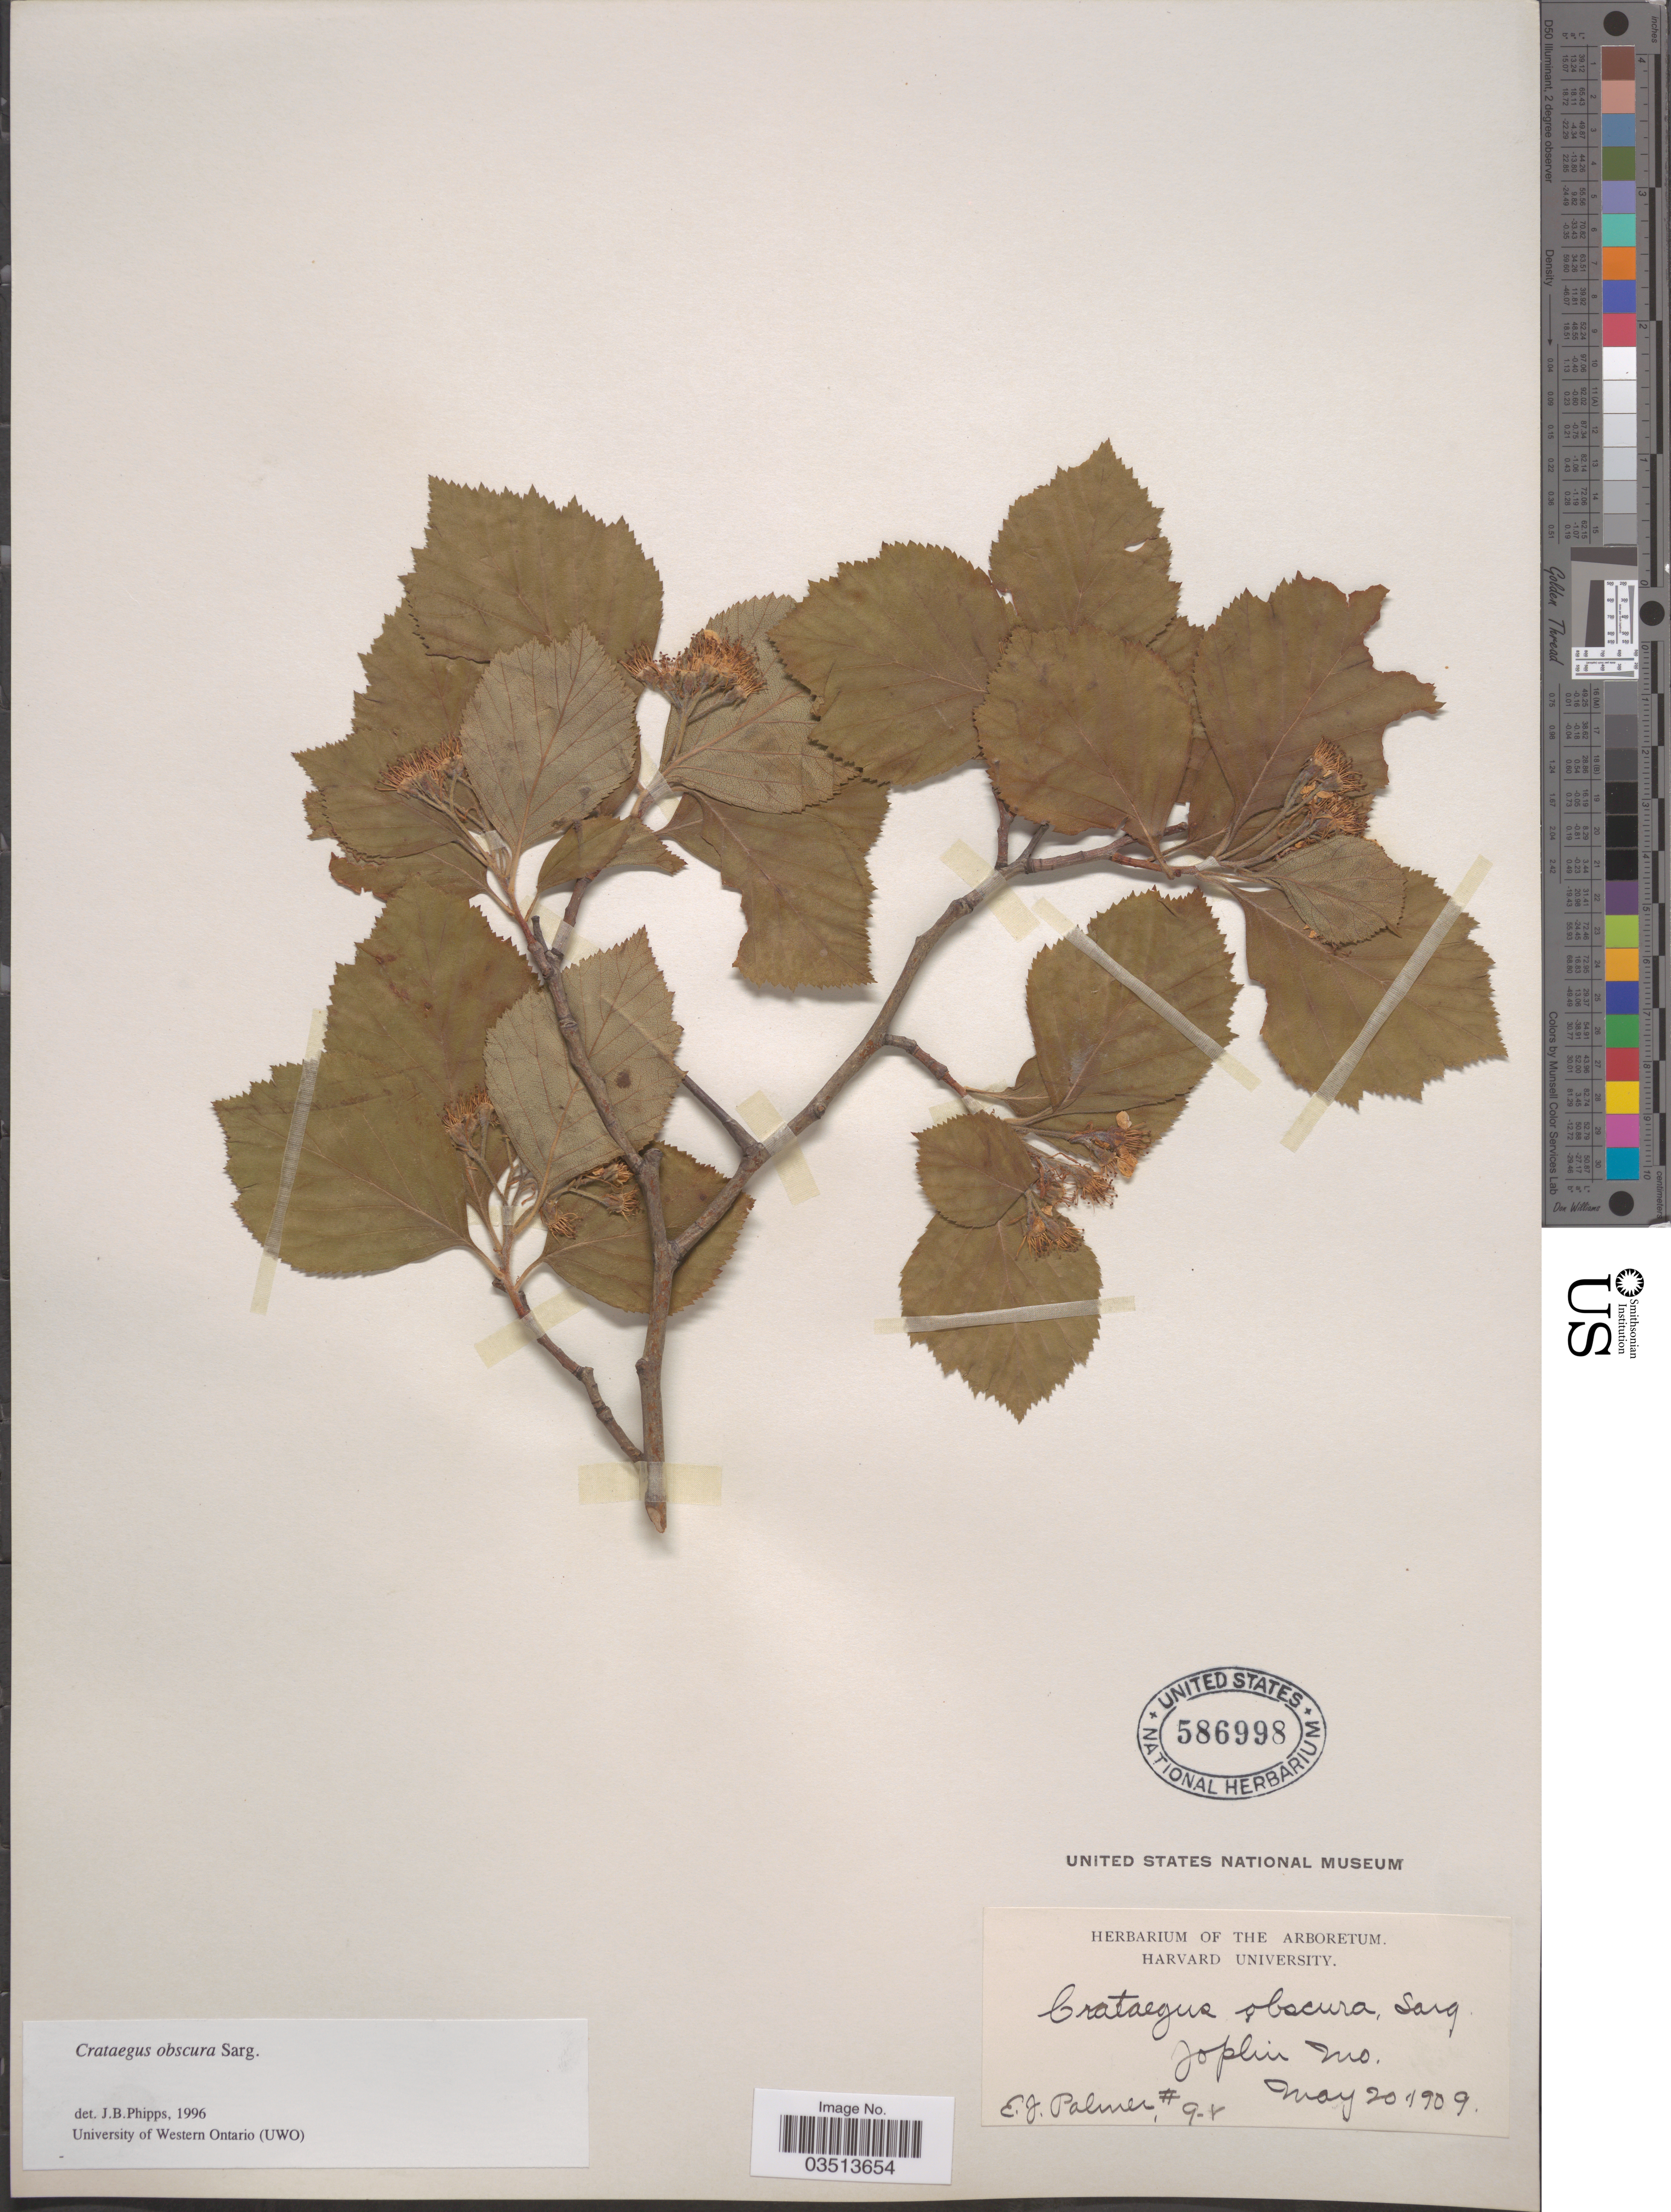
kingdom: Plantae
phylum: Tracheophyta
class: Magnoliopsida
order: Rosales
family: Rosaceae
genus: Crataegus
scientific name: Crataegus calpodendron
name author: (Ehrh.) Medik.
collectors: E. J. Palmer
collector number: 9-8*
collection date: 1909-05-20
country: United States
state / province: Missouri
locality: Joplin.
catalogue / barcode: US 586998